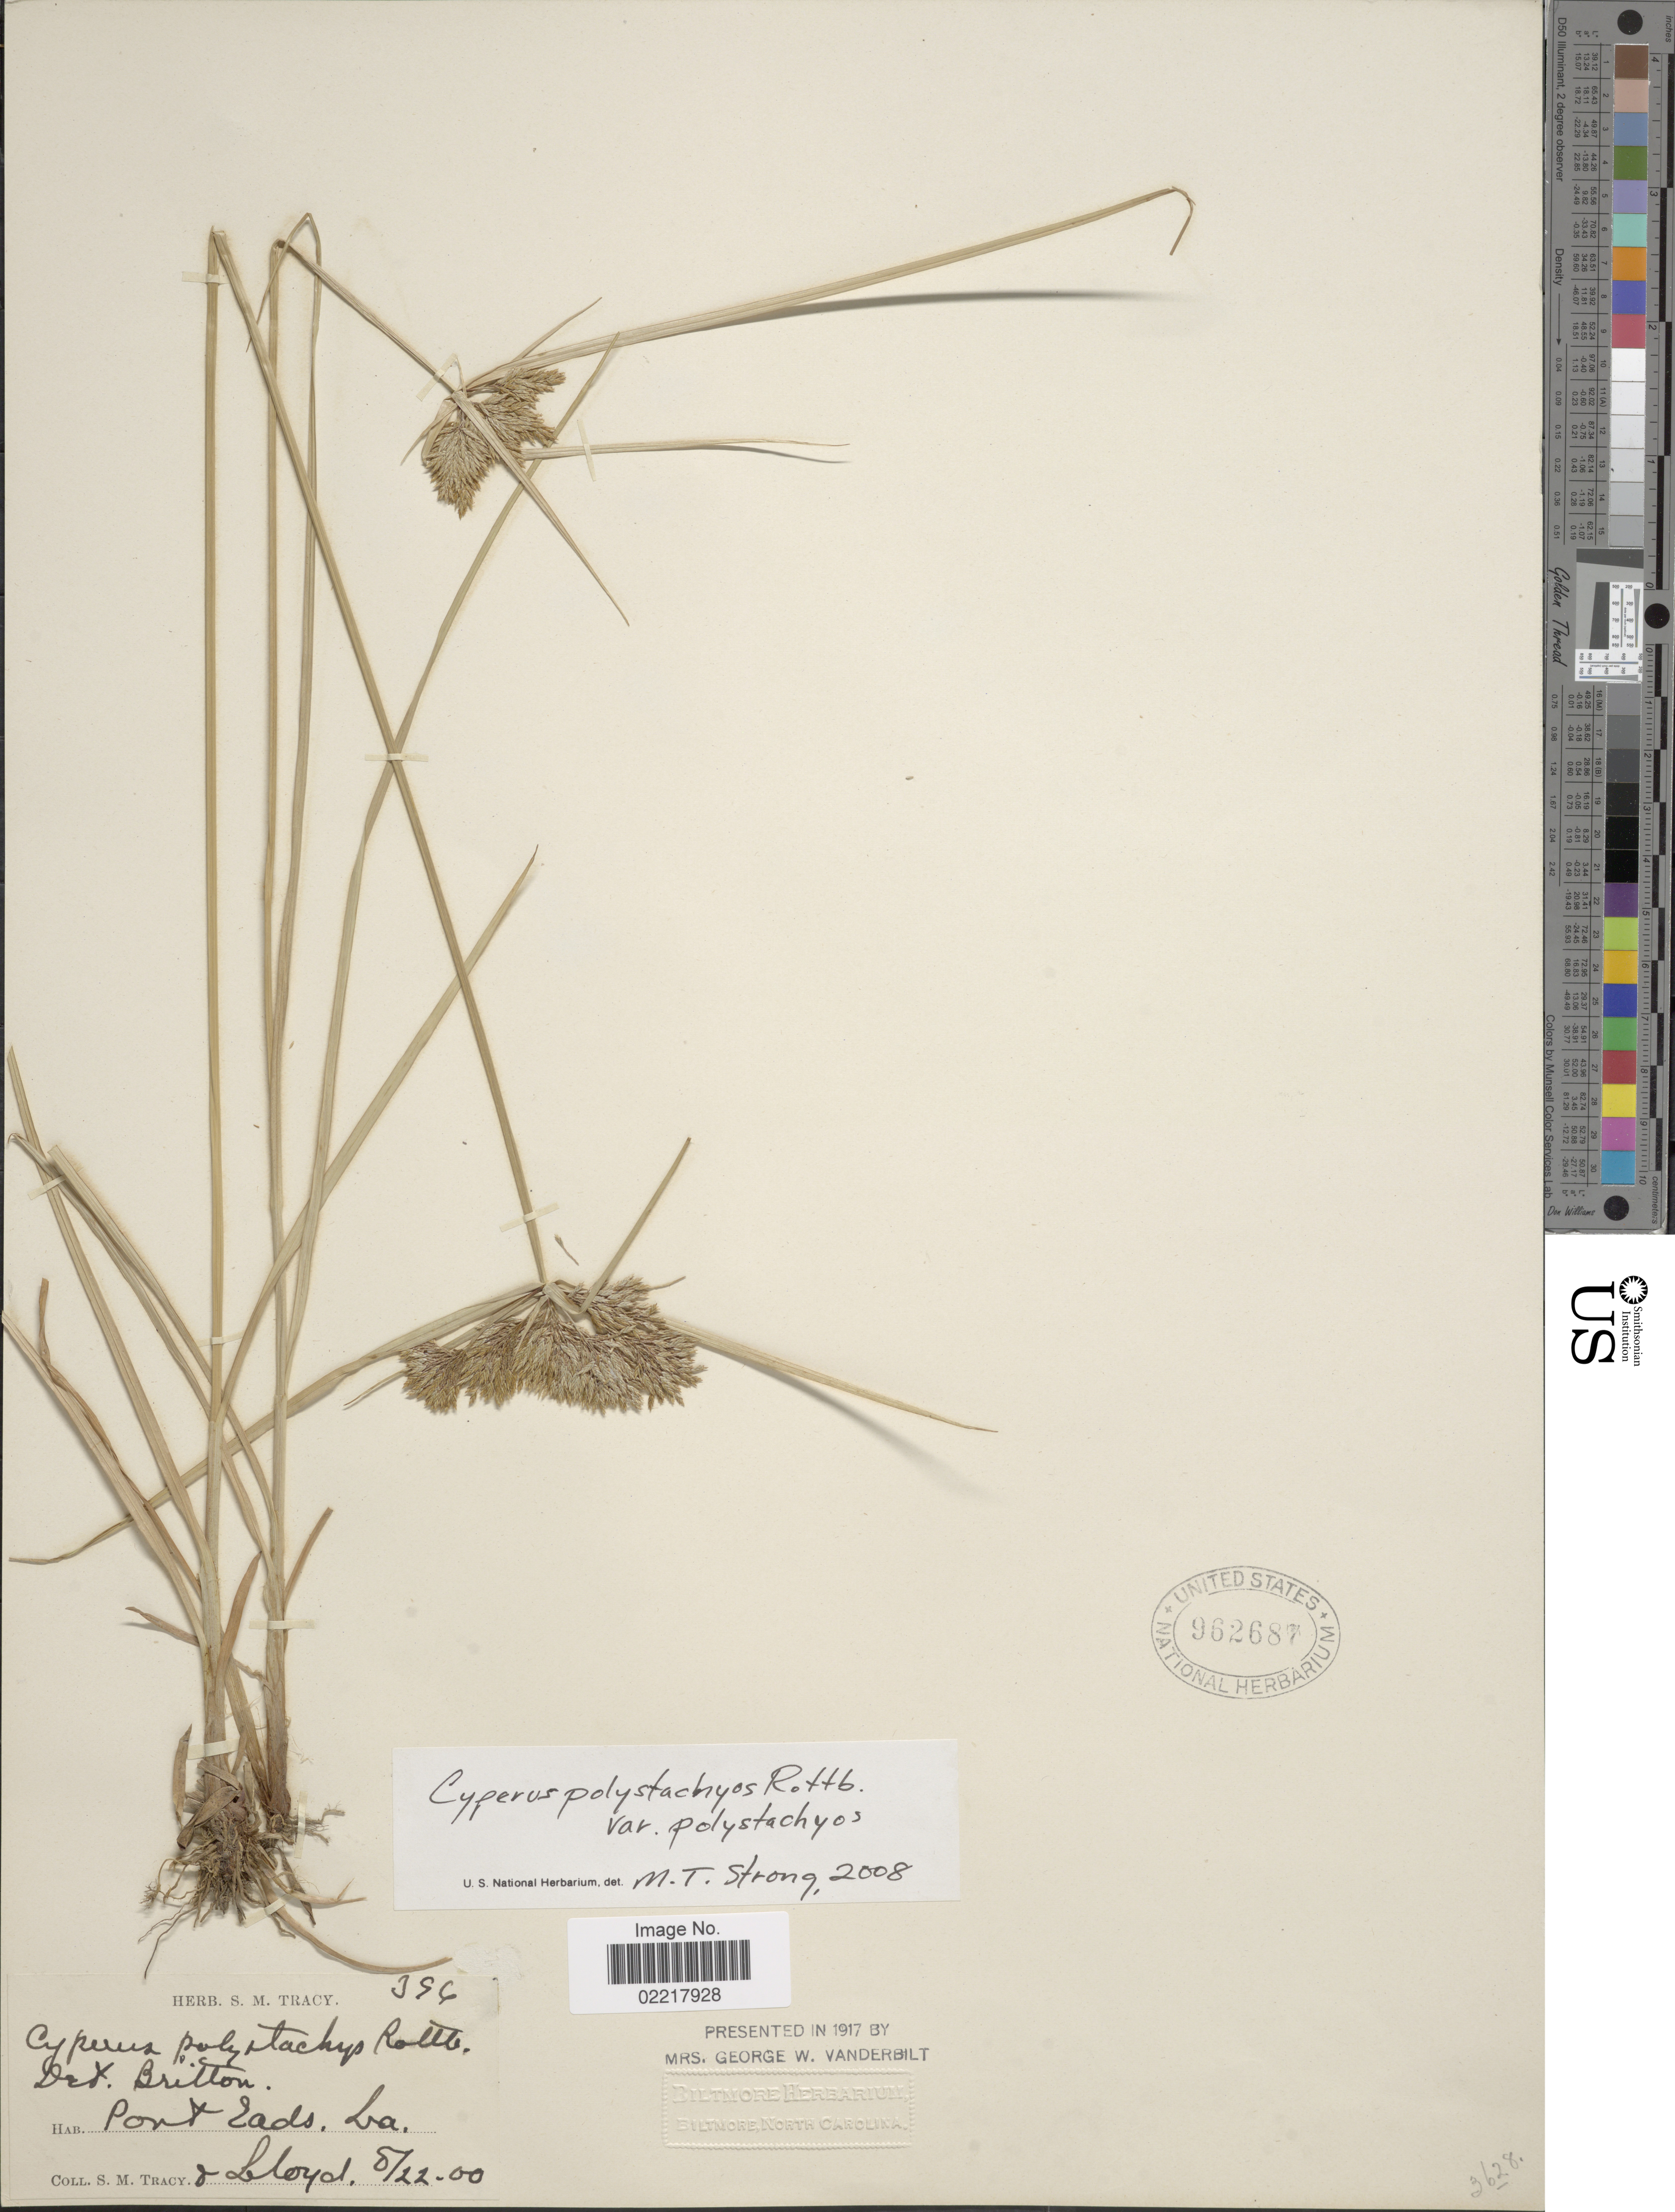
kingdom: Plantae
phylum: Tracheophyta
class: Liliopsida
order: Poales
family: Cyperaceae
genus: Cyperus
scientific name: Cyperus polystachyos var. polystachyos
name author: Rottb.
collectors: S. M. Tracy & -- Lloyd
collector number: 396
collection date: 1900-08-22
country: United States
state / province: Louisiana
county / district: Plaquemines Parish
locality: Pont Eads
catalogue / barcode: US 962687